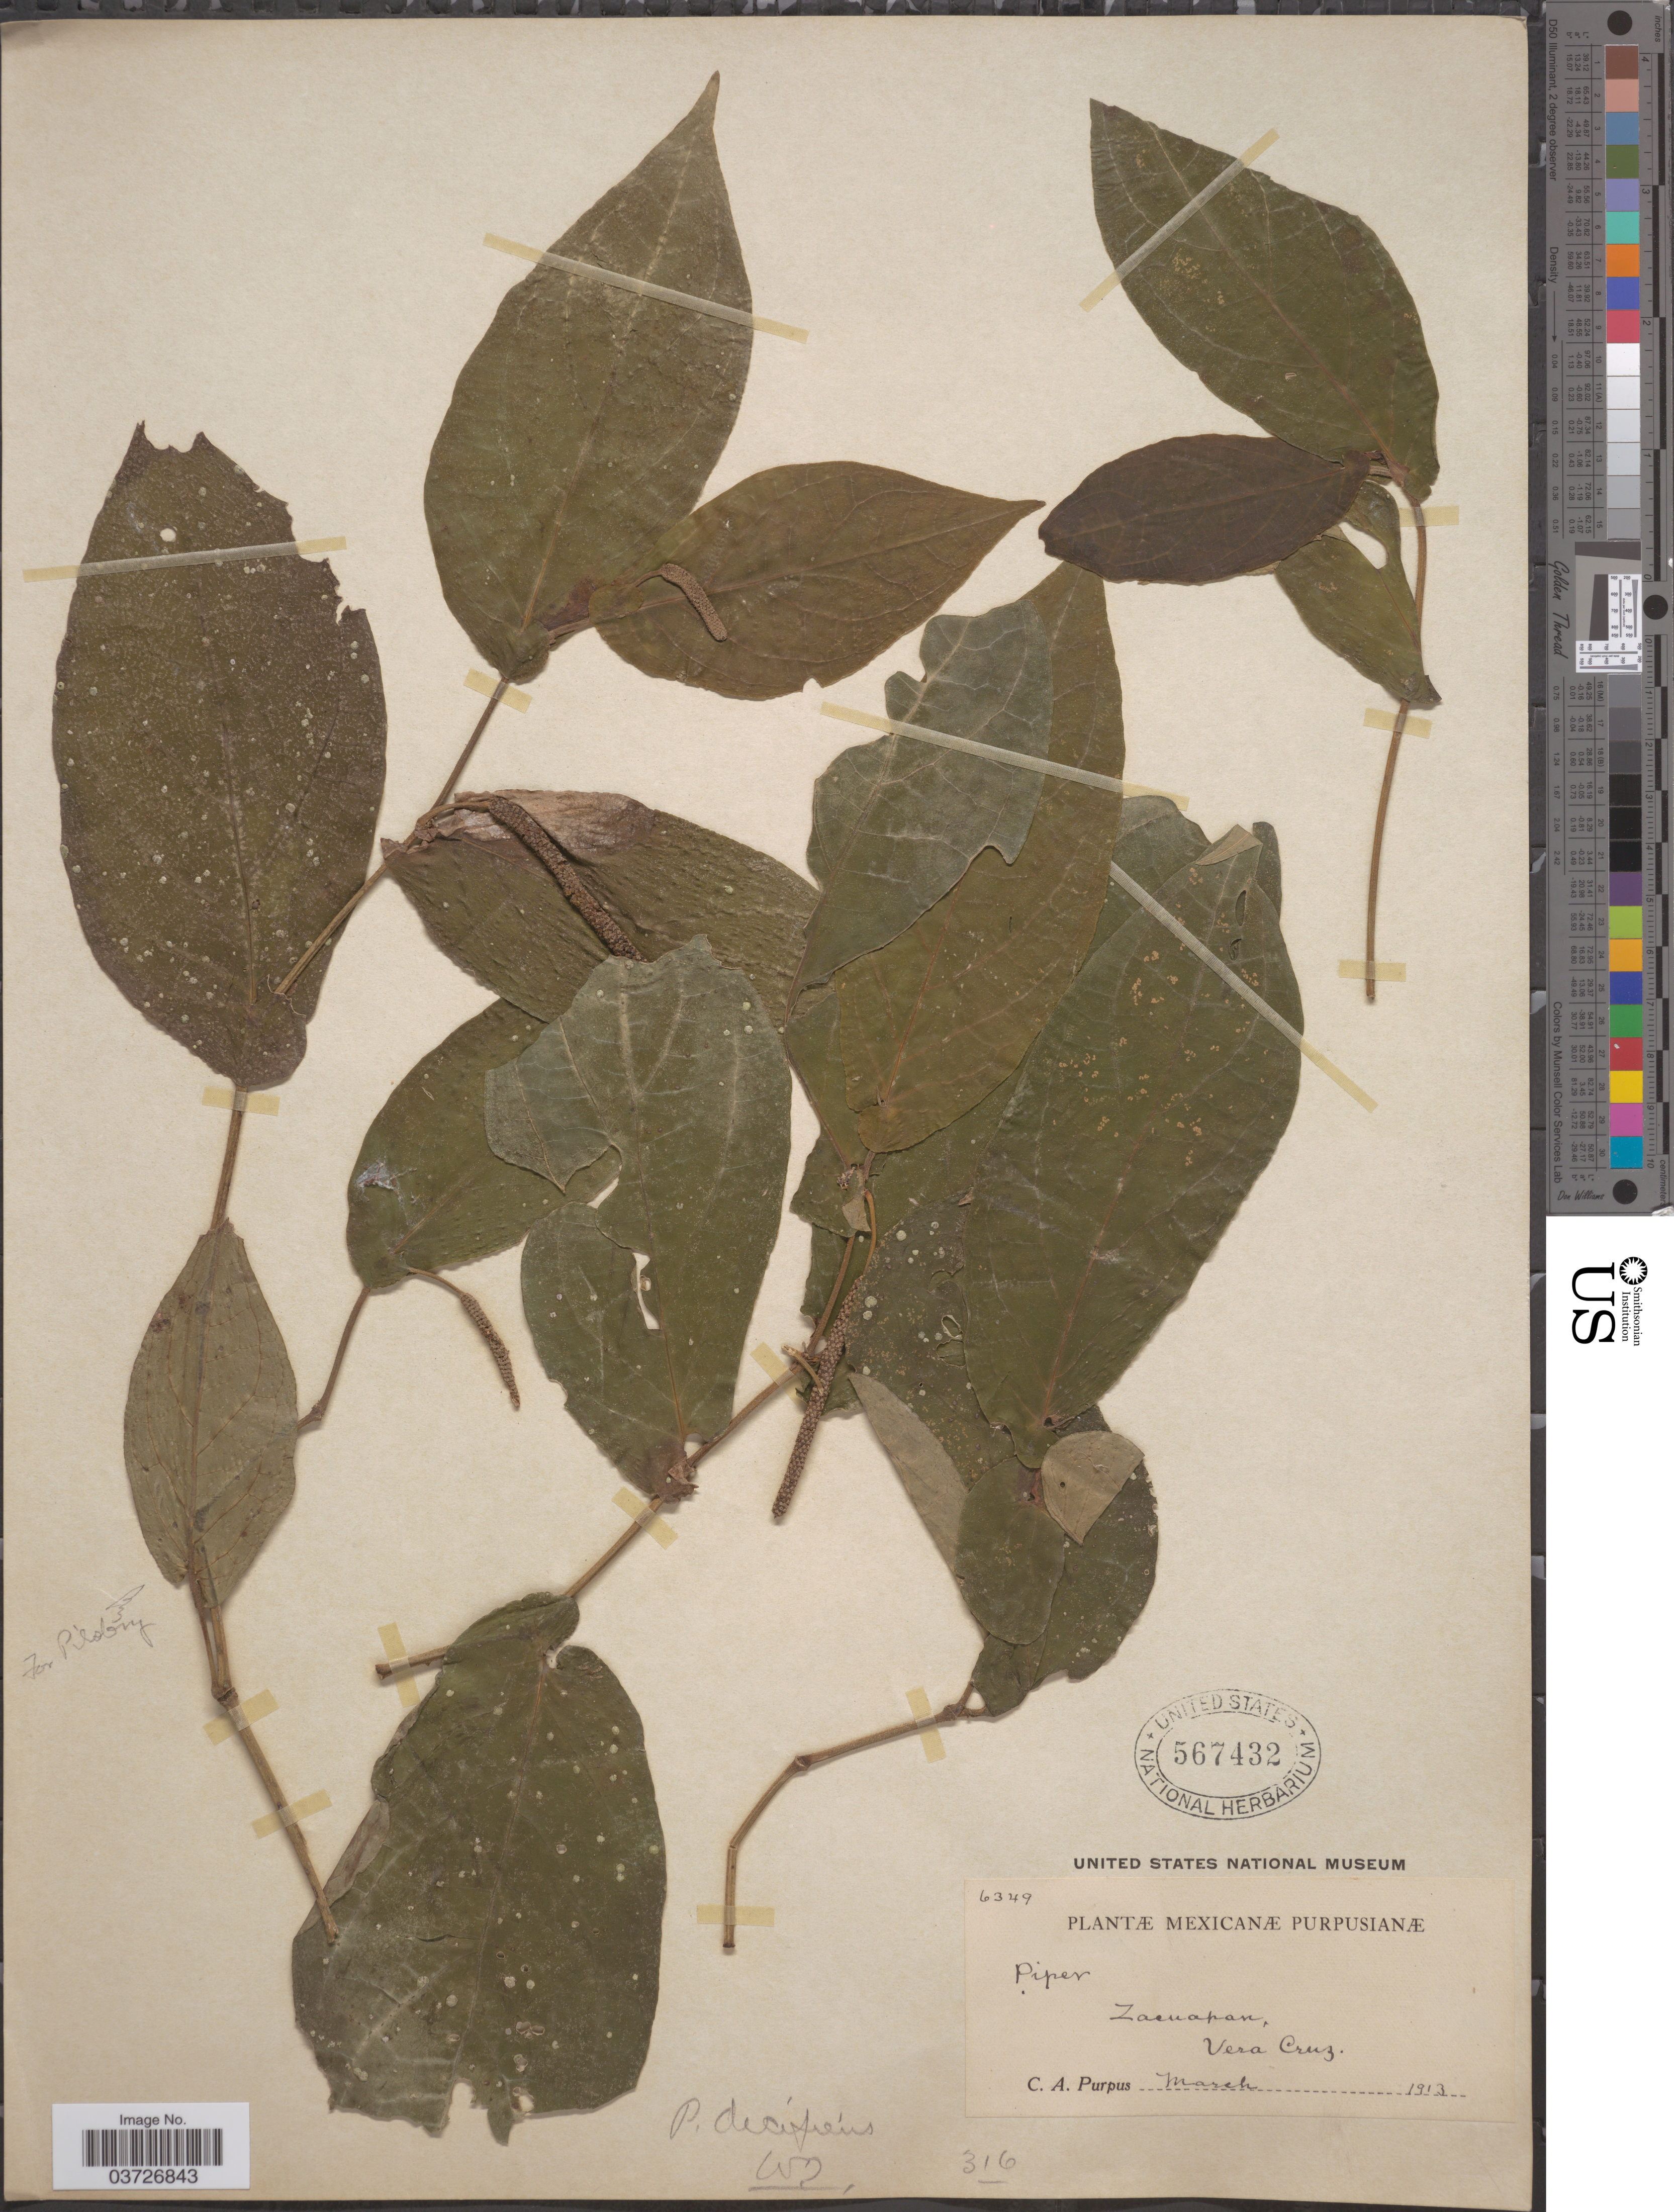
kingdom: Plantae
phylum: Tracheophyta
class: Magnoliopsida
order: Piperales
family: Piperaceae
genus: Piper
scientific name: Piper decipiens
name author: C. DC.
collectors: C. A. Purpus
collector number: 6349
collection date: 1913-03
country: Mexico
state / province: Veracruz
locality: Zacuapan, Vera Cruz.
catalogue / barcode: US 567432